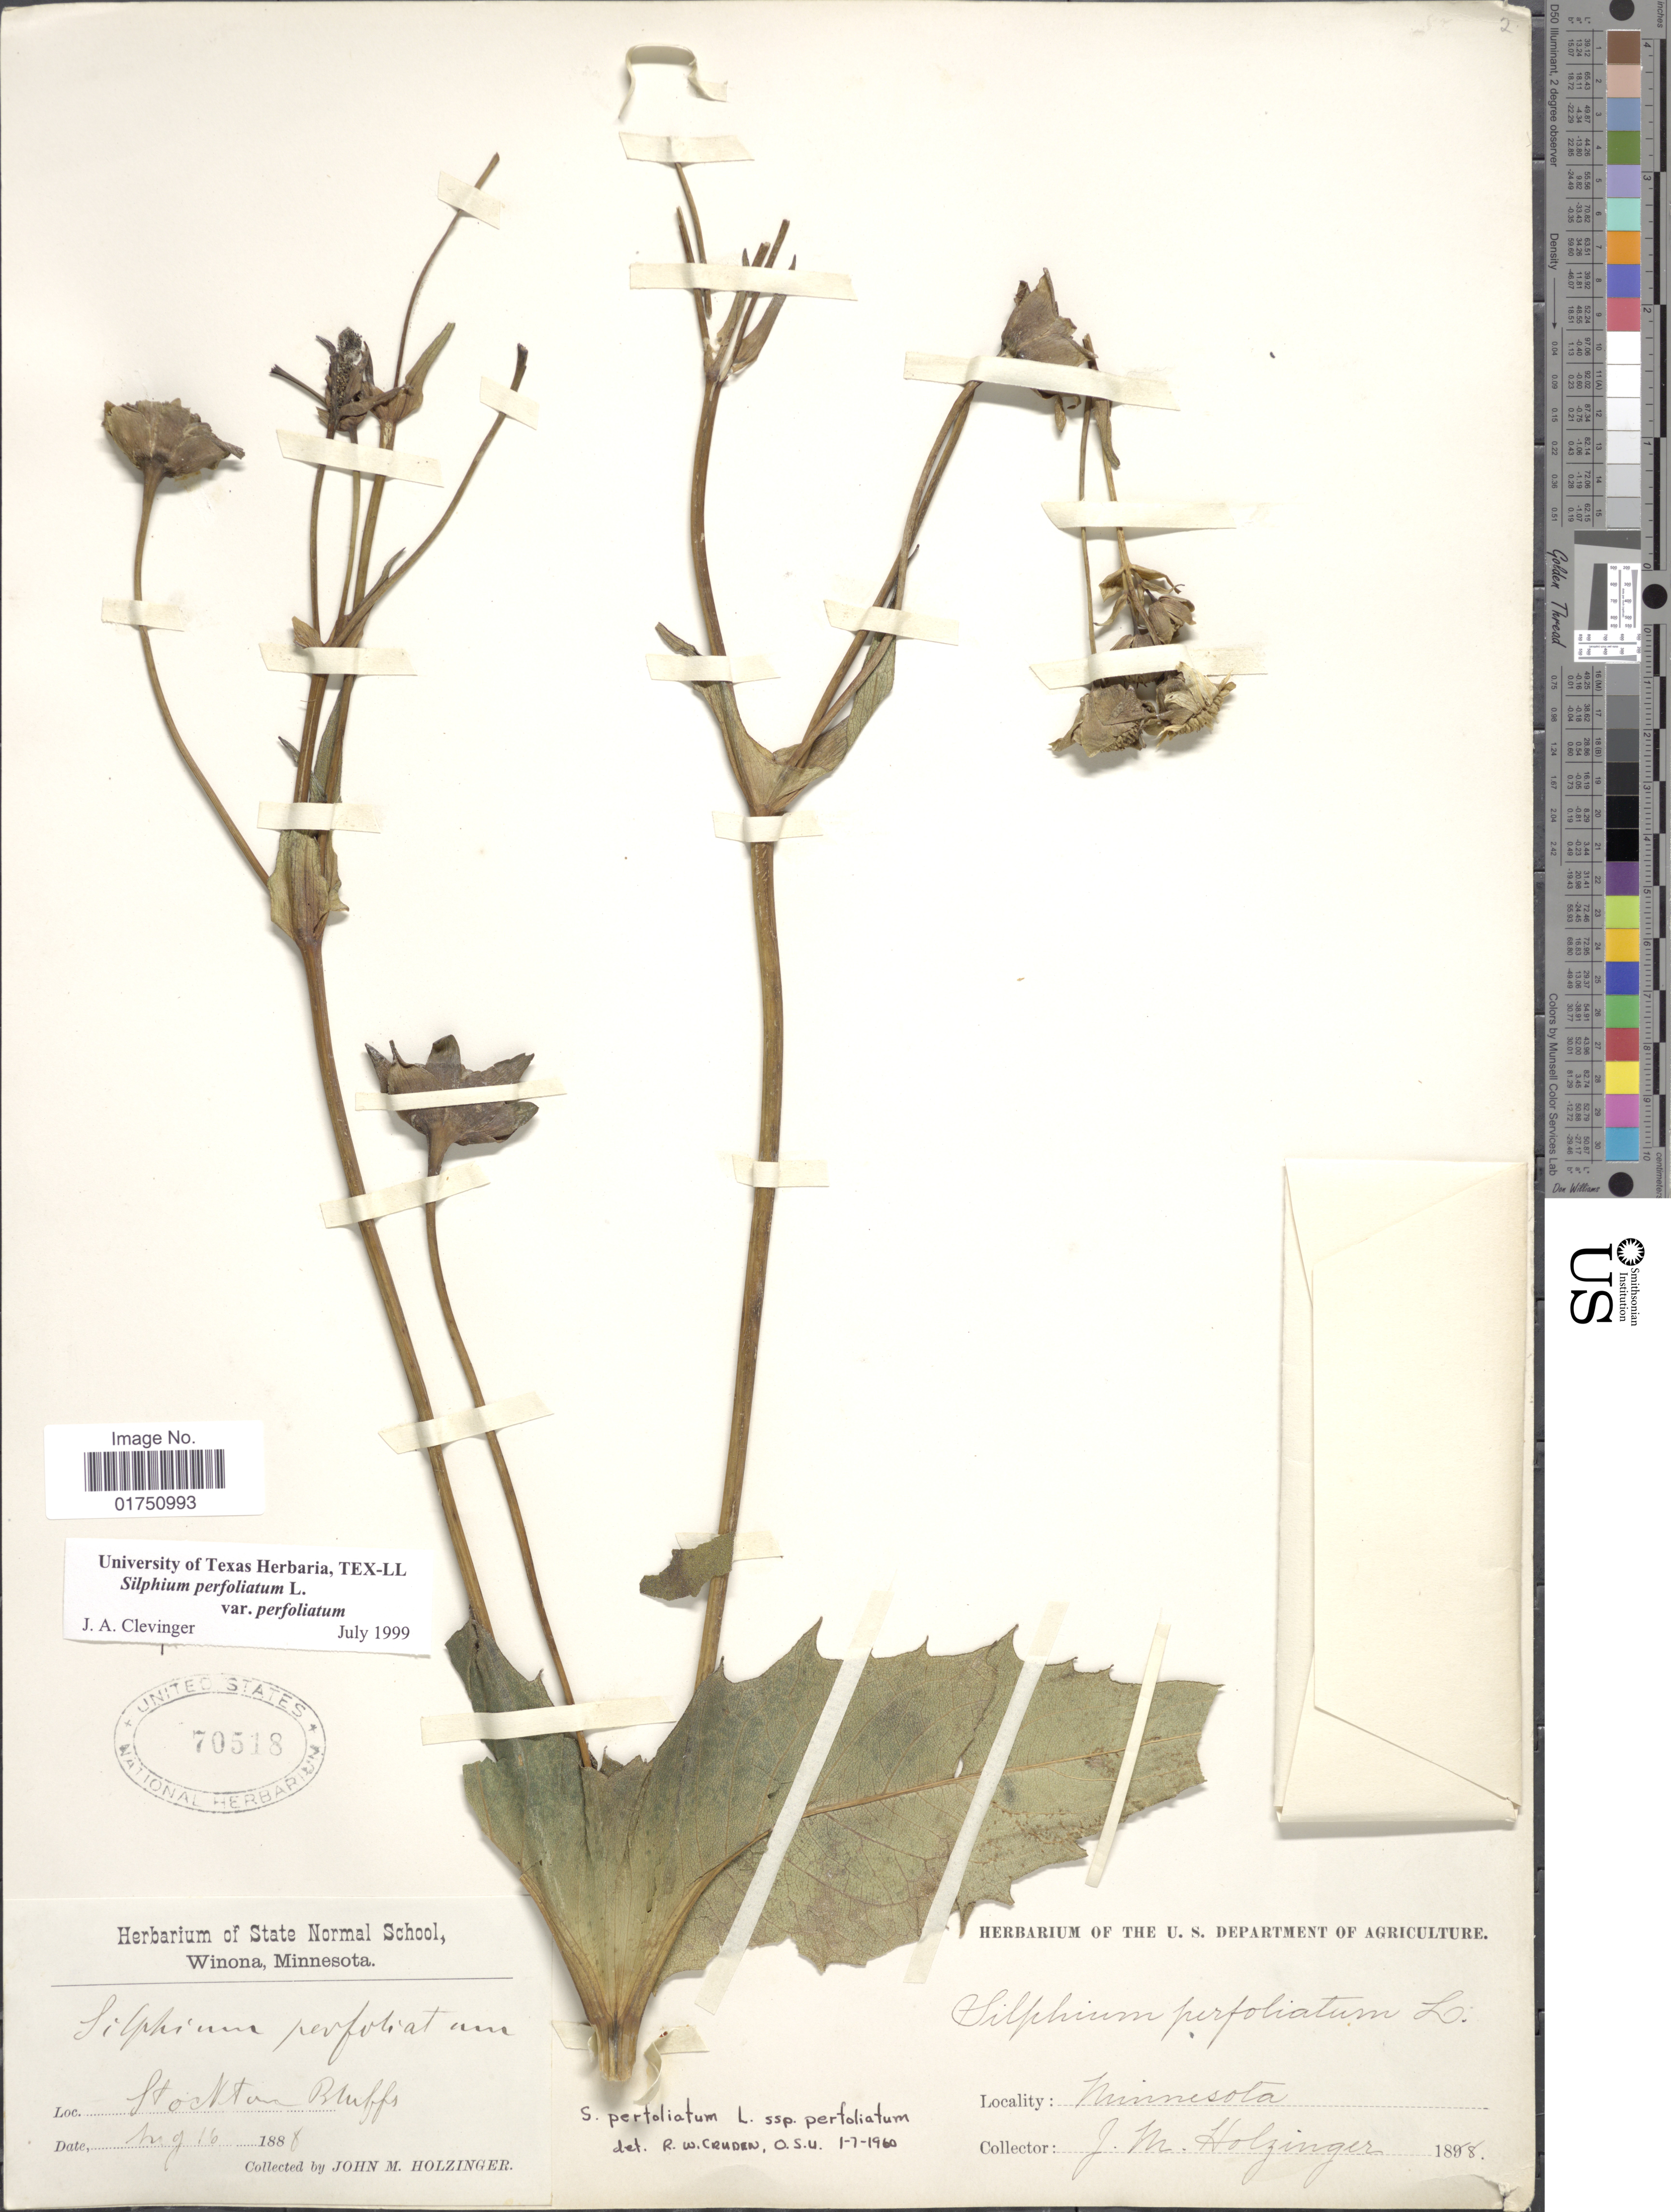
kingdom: Plantae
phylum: Tracheophyta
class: Magnoliopsida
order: Asterales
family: Asteraceae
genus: Silphium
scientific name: Silphium perfoliatum var. perfoliatum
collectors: J. M. Holzinger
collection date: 1888-08-16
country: United States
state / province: Minnesota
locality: Stockton Bluffs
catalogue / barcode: US 70518